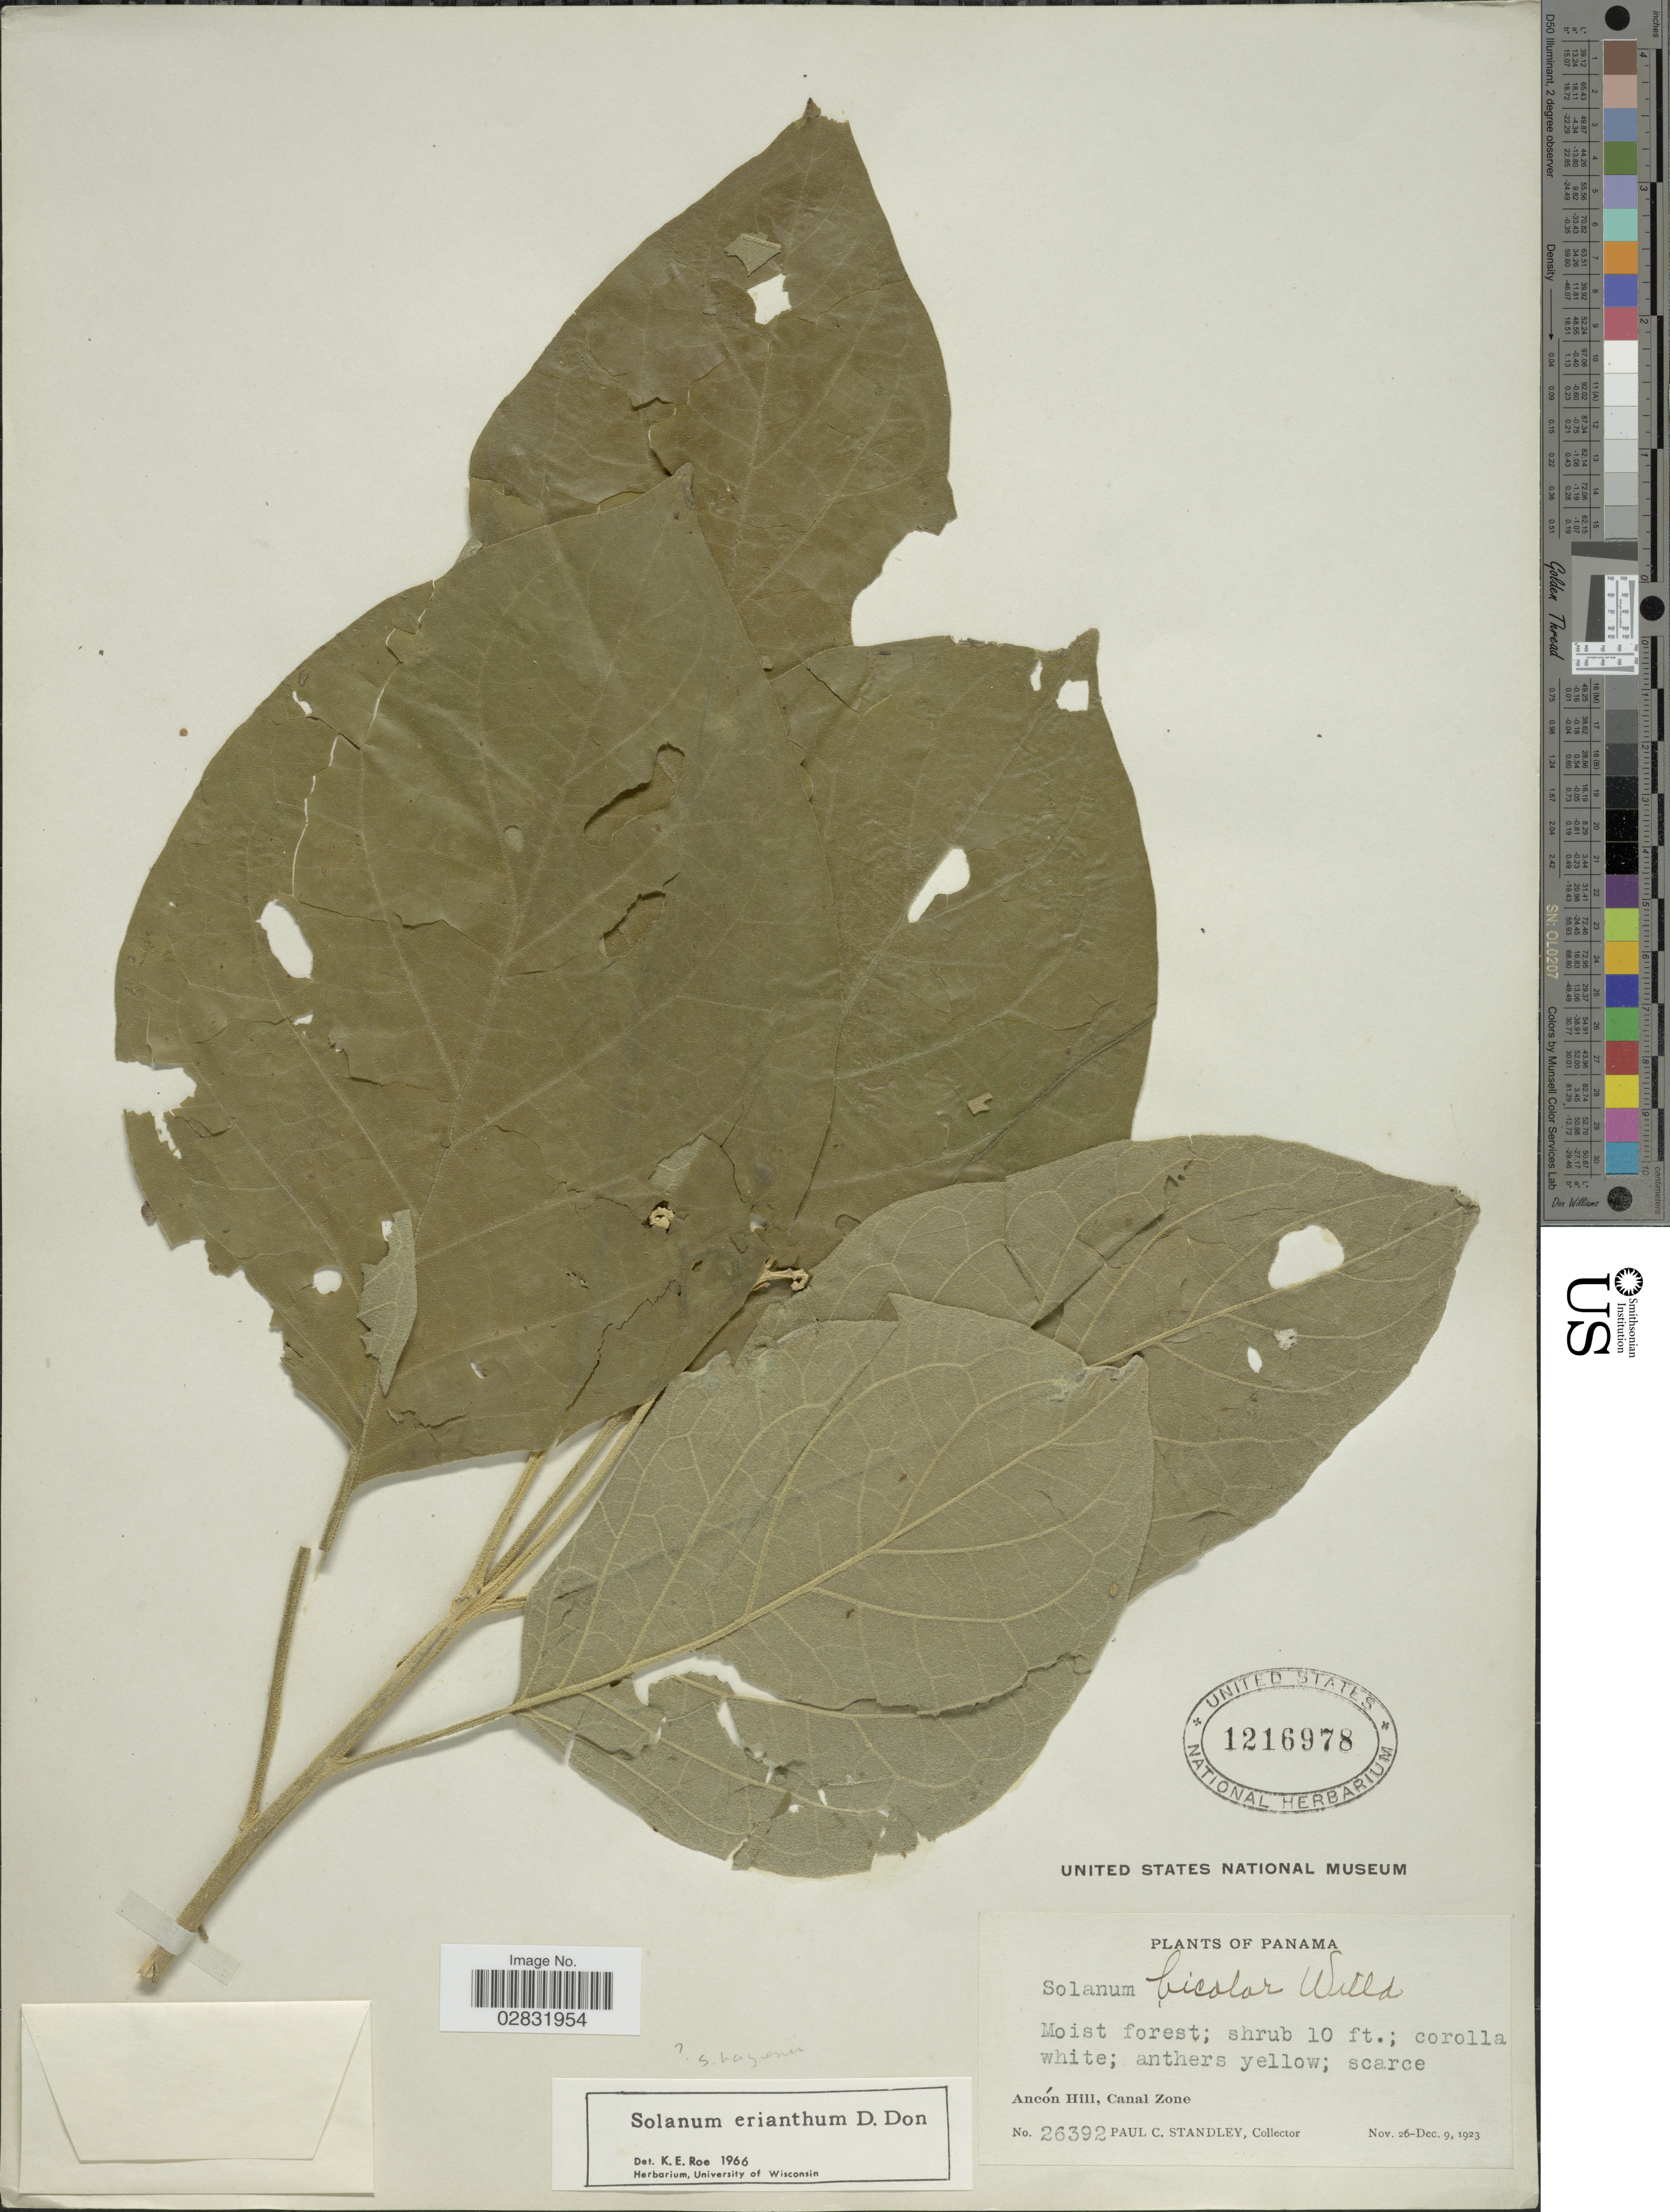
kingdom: Plantae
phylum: Tracheophyta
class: Magnoliopsida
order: Solanales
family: Solanaceae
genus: Solanum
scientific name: Solanum erianthum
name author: D. Don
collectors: P. C. Standley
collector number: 26392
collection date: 1923-11-26/1923-12-09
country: Panama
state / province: Colón / Panamá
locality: Ancón Hill, Canal Zone.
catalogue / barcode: US 1216978